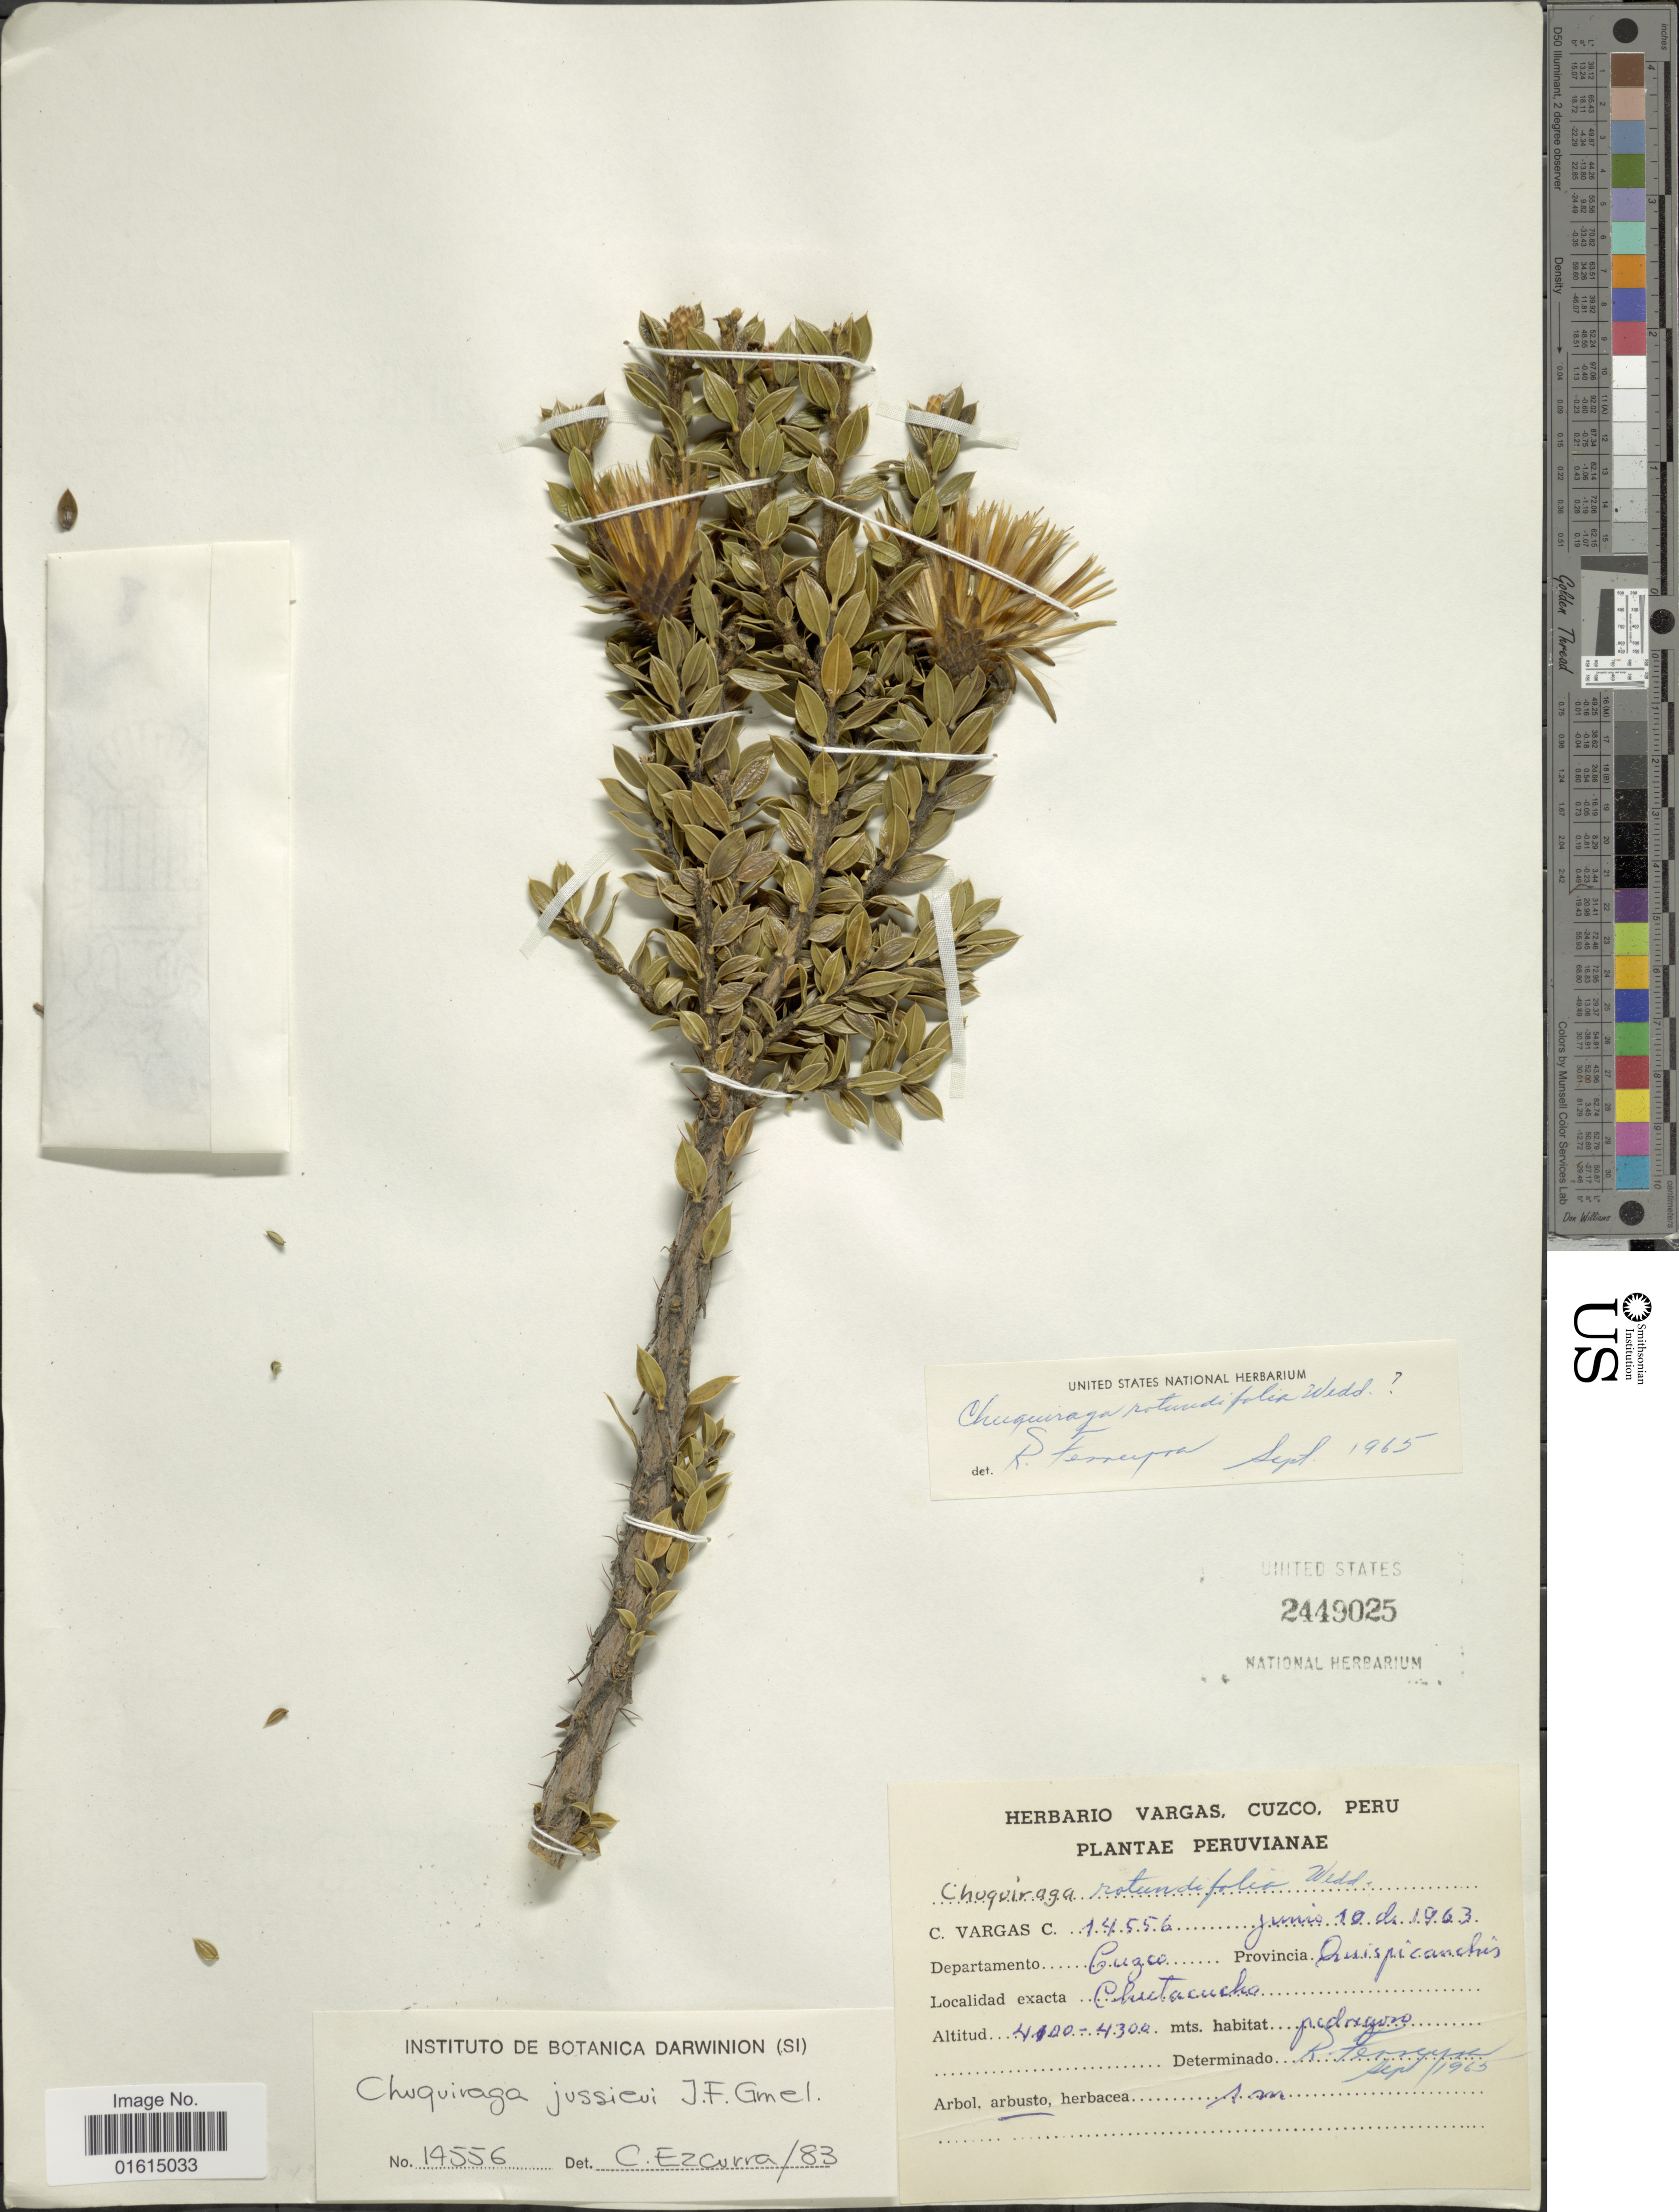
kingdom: Plantae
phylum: Tracheophyta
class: Magnoliopsida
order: Asterales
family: Asteraceae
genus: Chuquiraga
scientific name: Chuquiraga jussieui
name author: J.F. Gmel.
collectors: C. Vargas Calderón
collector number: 14556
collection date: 1963-06-10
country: Peru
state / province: Cusco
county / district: Quispicanchis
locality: Chectacucho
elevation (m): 4100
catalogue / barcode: US 2449025